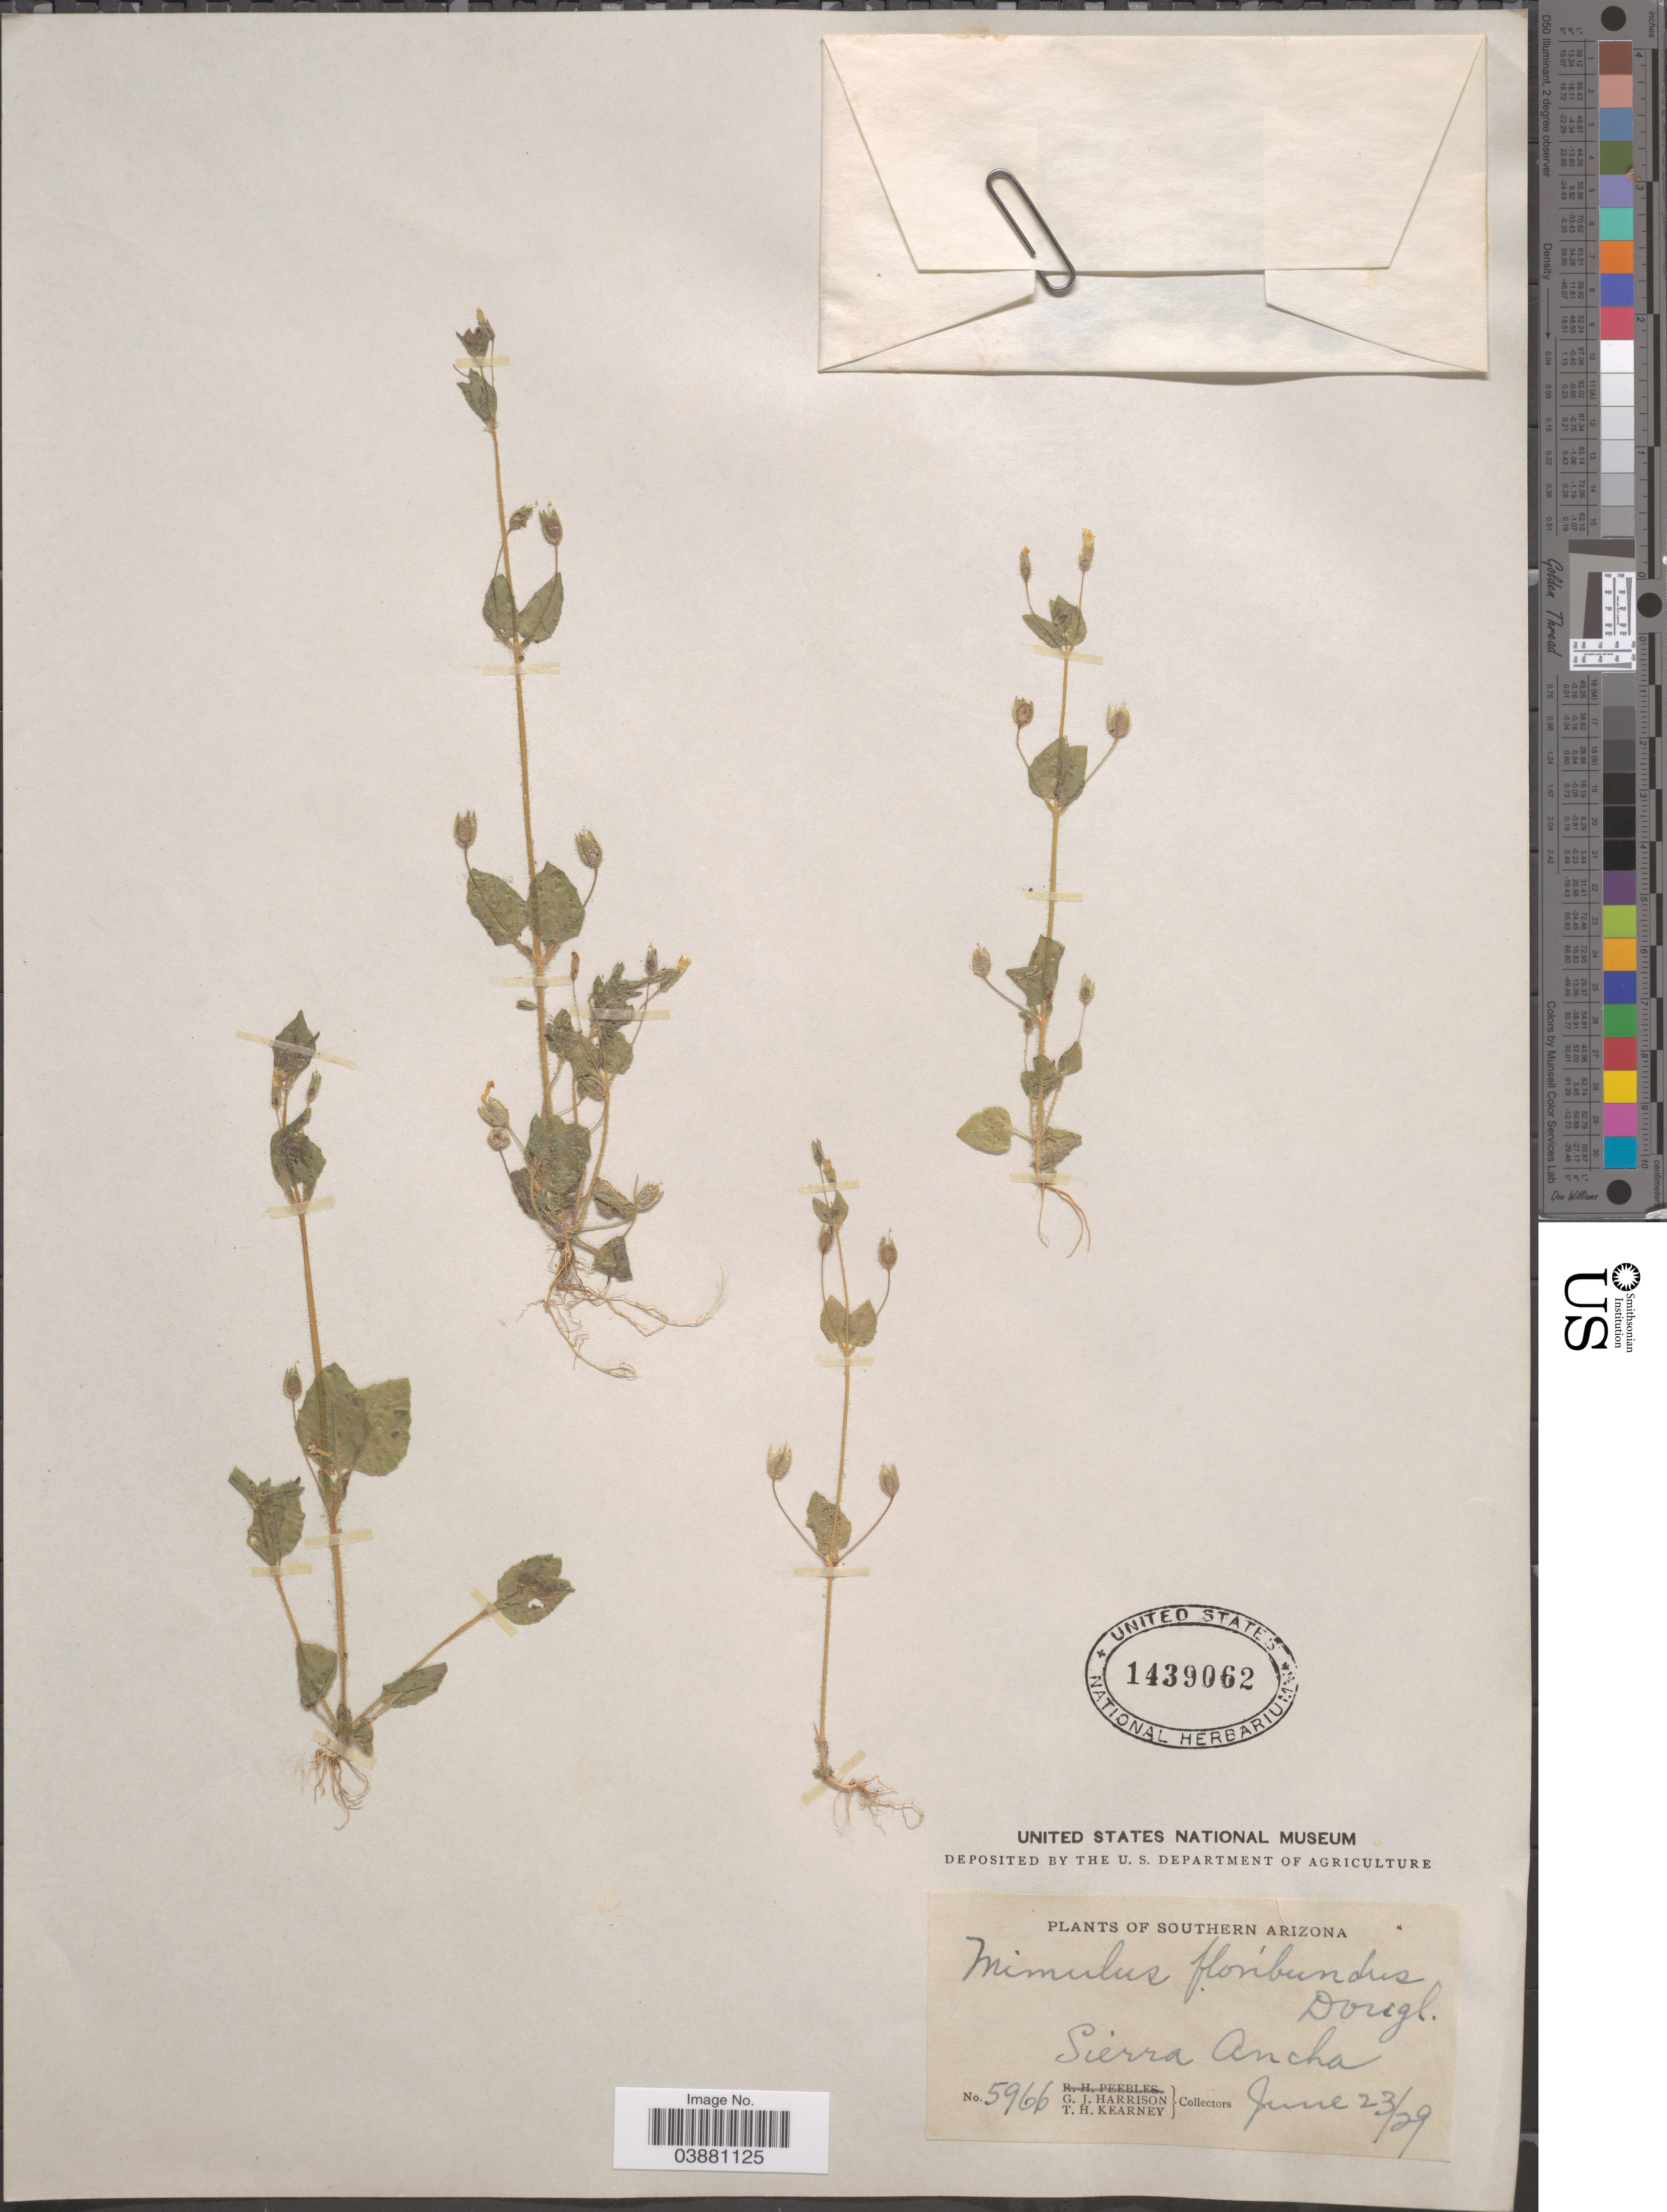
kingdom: Plantae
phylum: Tracheophyta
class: Magnoliopsida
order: Lamiales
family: Phrymaceae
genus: Mimulus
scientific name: Mimulus floribundus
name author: Douglas ex Lindl.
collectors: G. J. Harrison & T. H. Kearney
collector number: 5966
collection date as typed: Transcribed d/m/y: 23/6/29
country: United States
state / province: Arizona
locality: Southern Arizona. Sierra Ancha.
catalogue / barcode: US 1439062